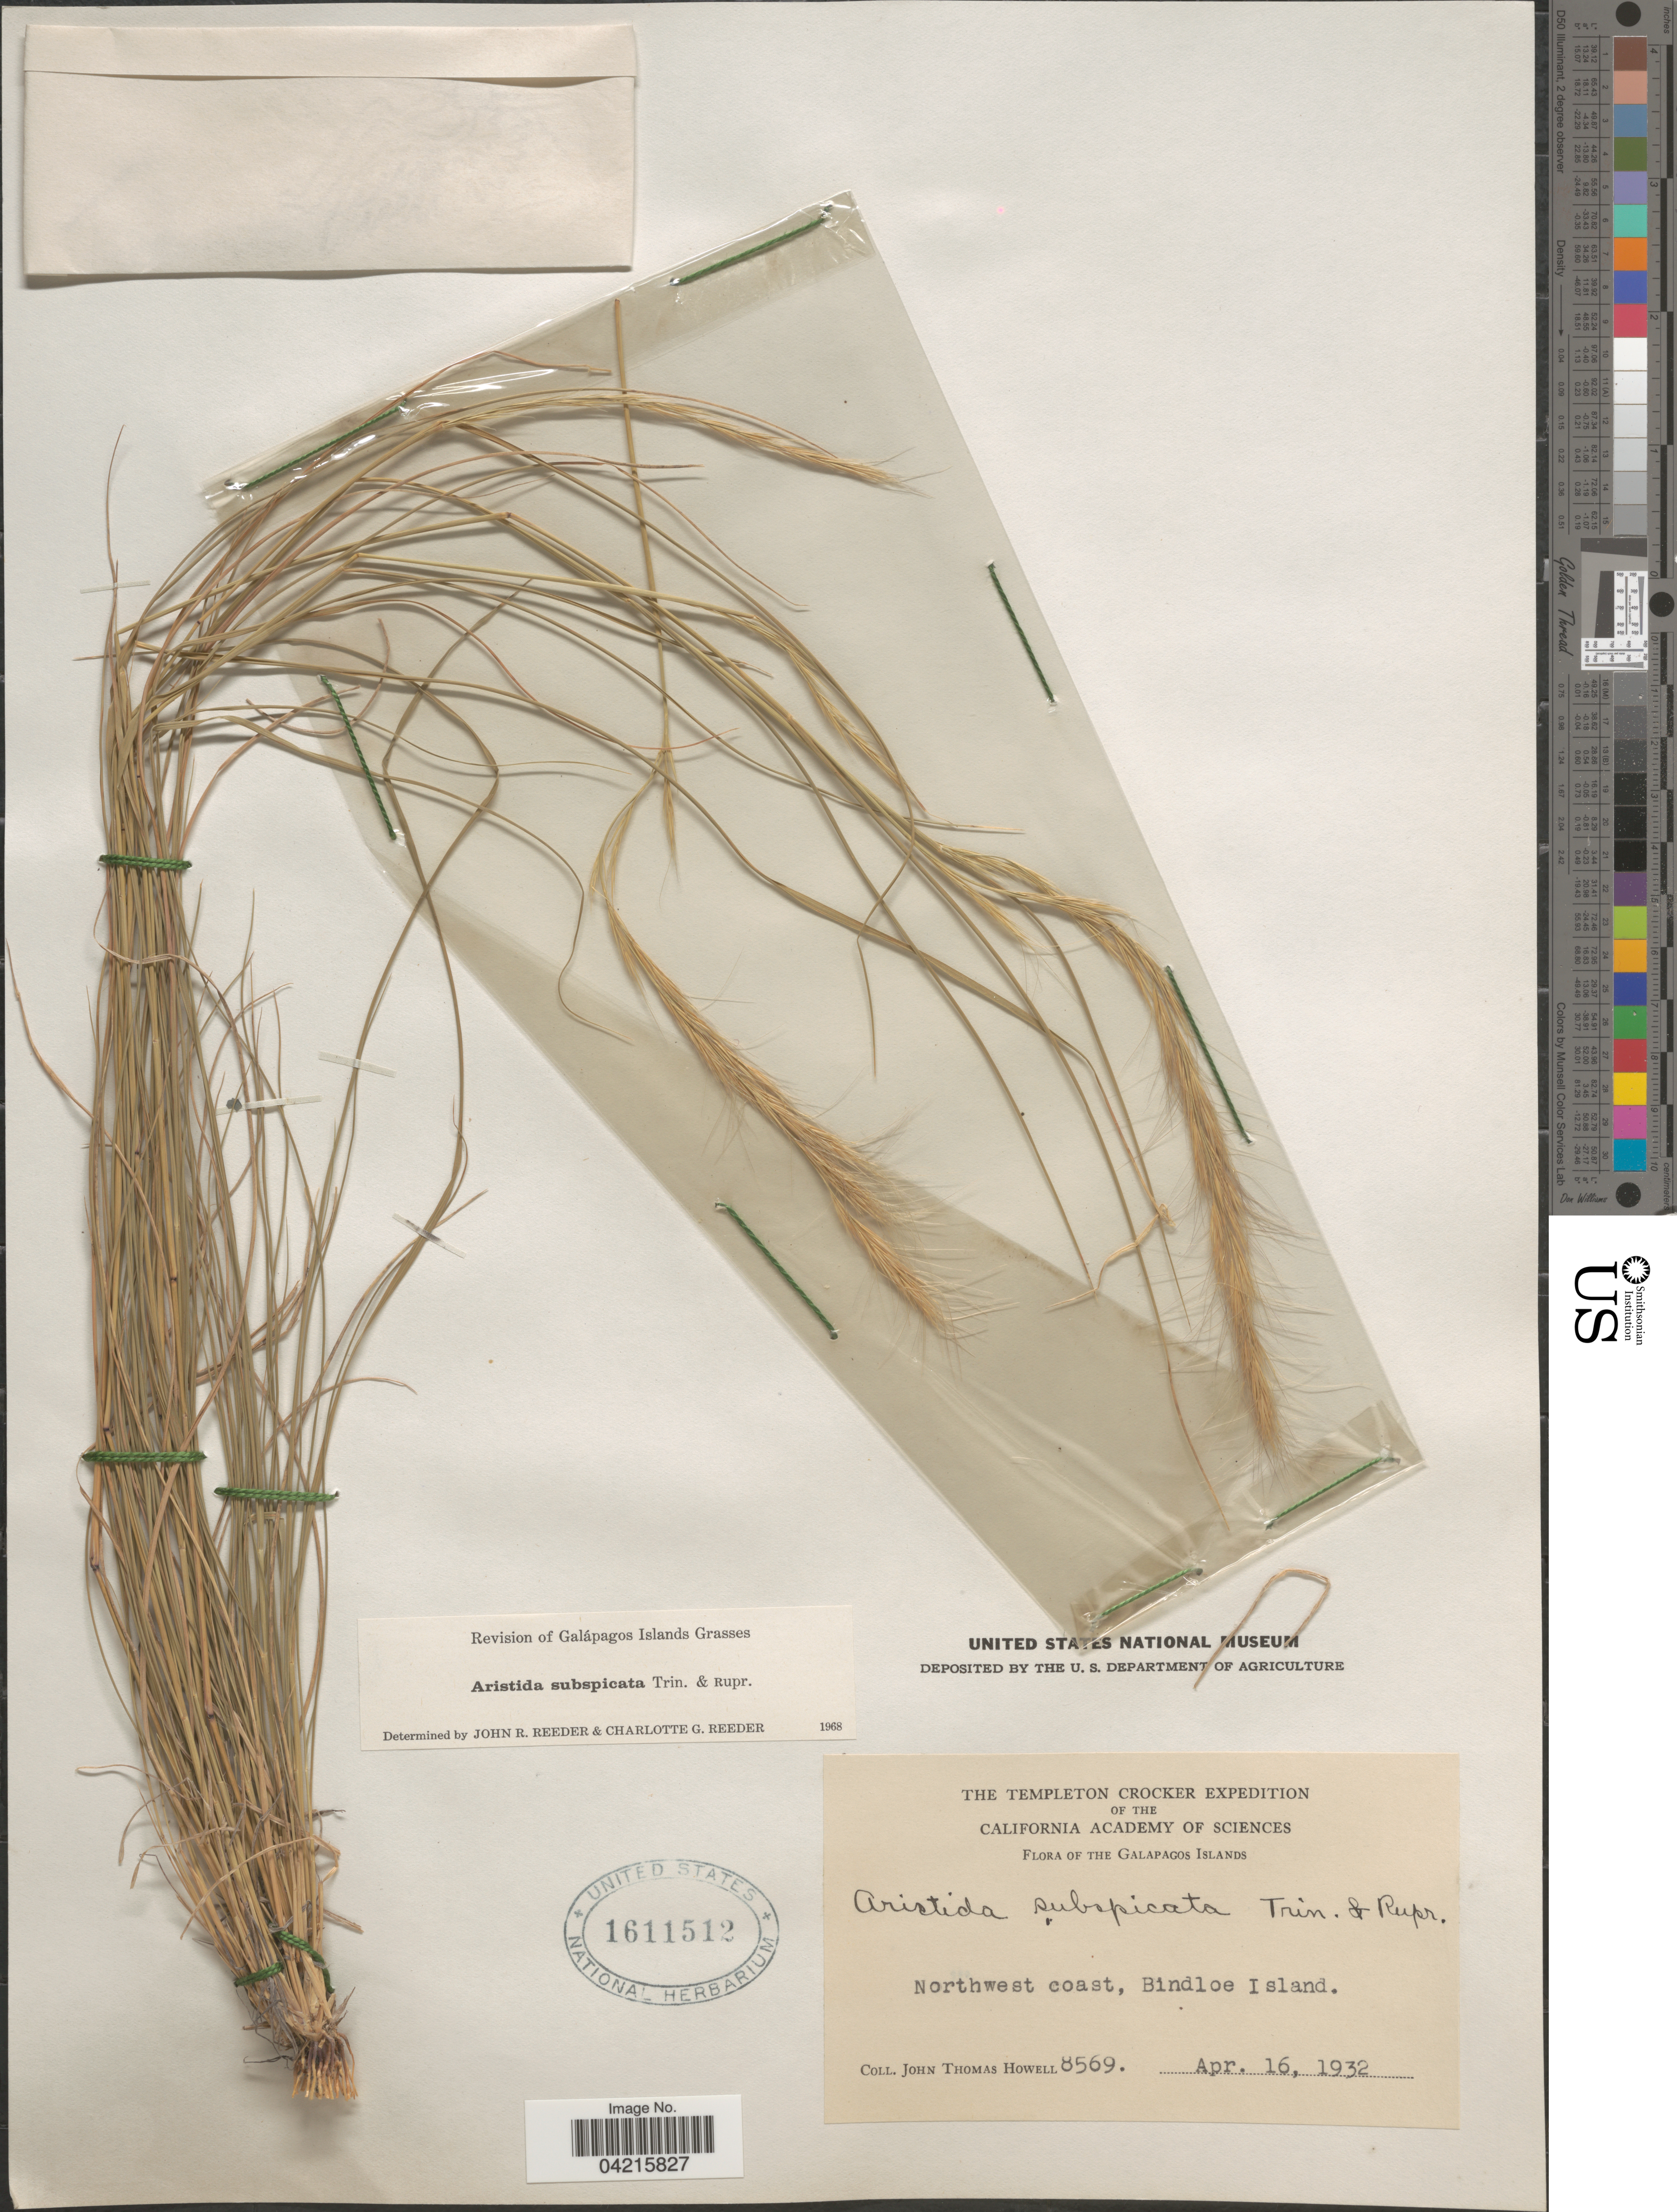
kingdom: Plantae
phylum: Tracheophyta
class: Liliopsida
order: Poales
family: Poaceae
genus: Aristida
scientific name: Aristida subspicata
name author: Trin. & Rupr.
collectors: J. T. Howell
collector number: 8569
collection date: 1932-04-16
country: Ecuador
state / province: Colón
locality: The Templeton Crocker Expedition. The Galapagos Islands. Northwest coast, Bindloe Island.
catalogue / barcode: US 1611512